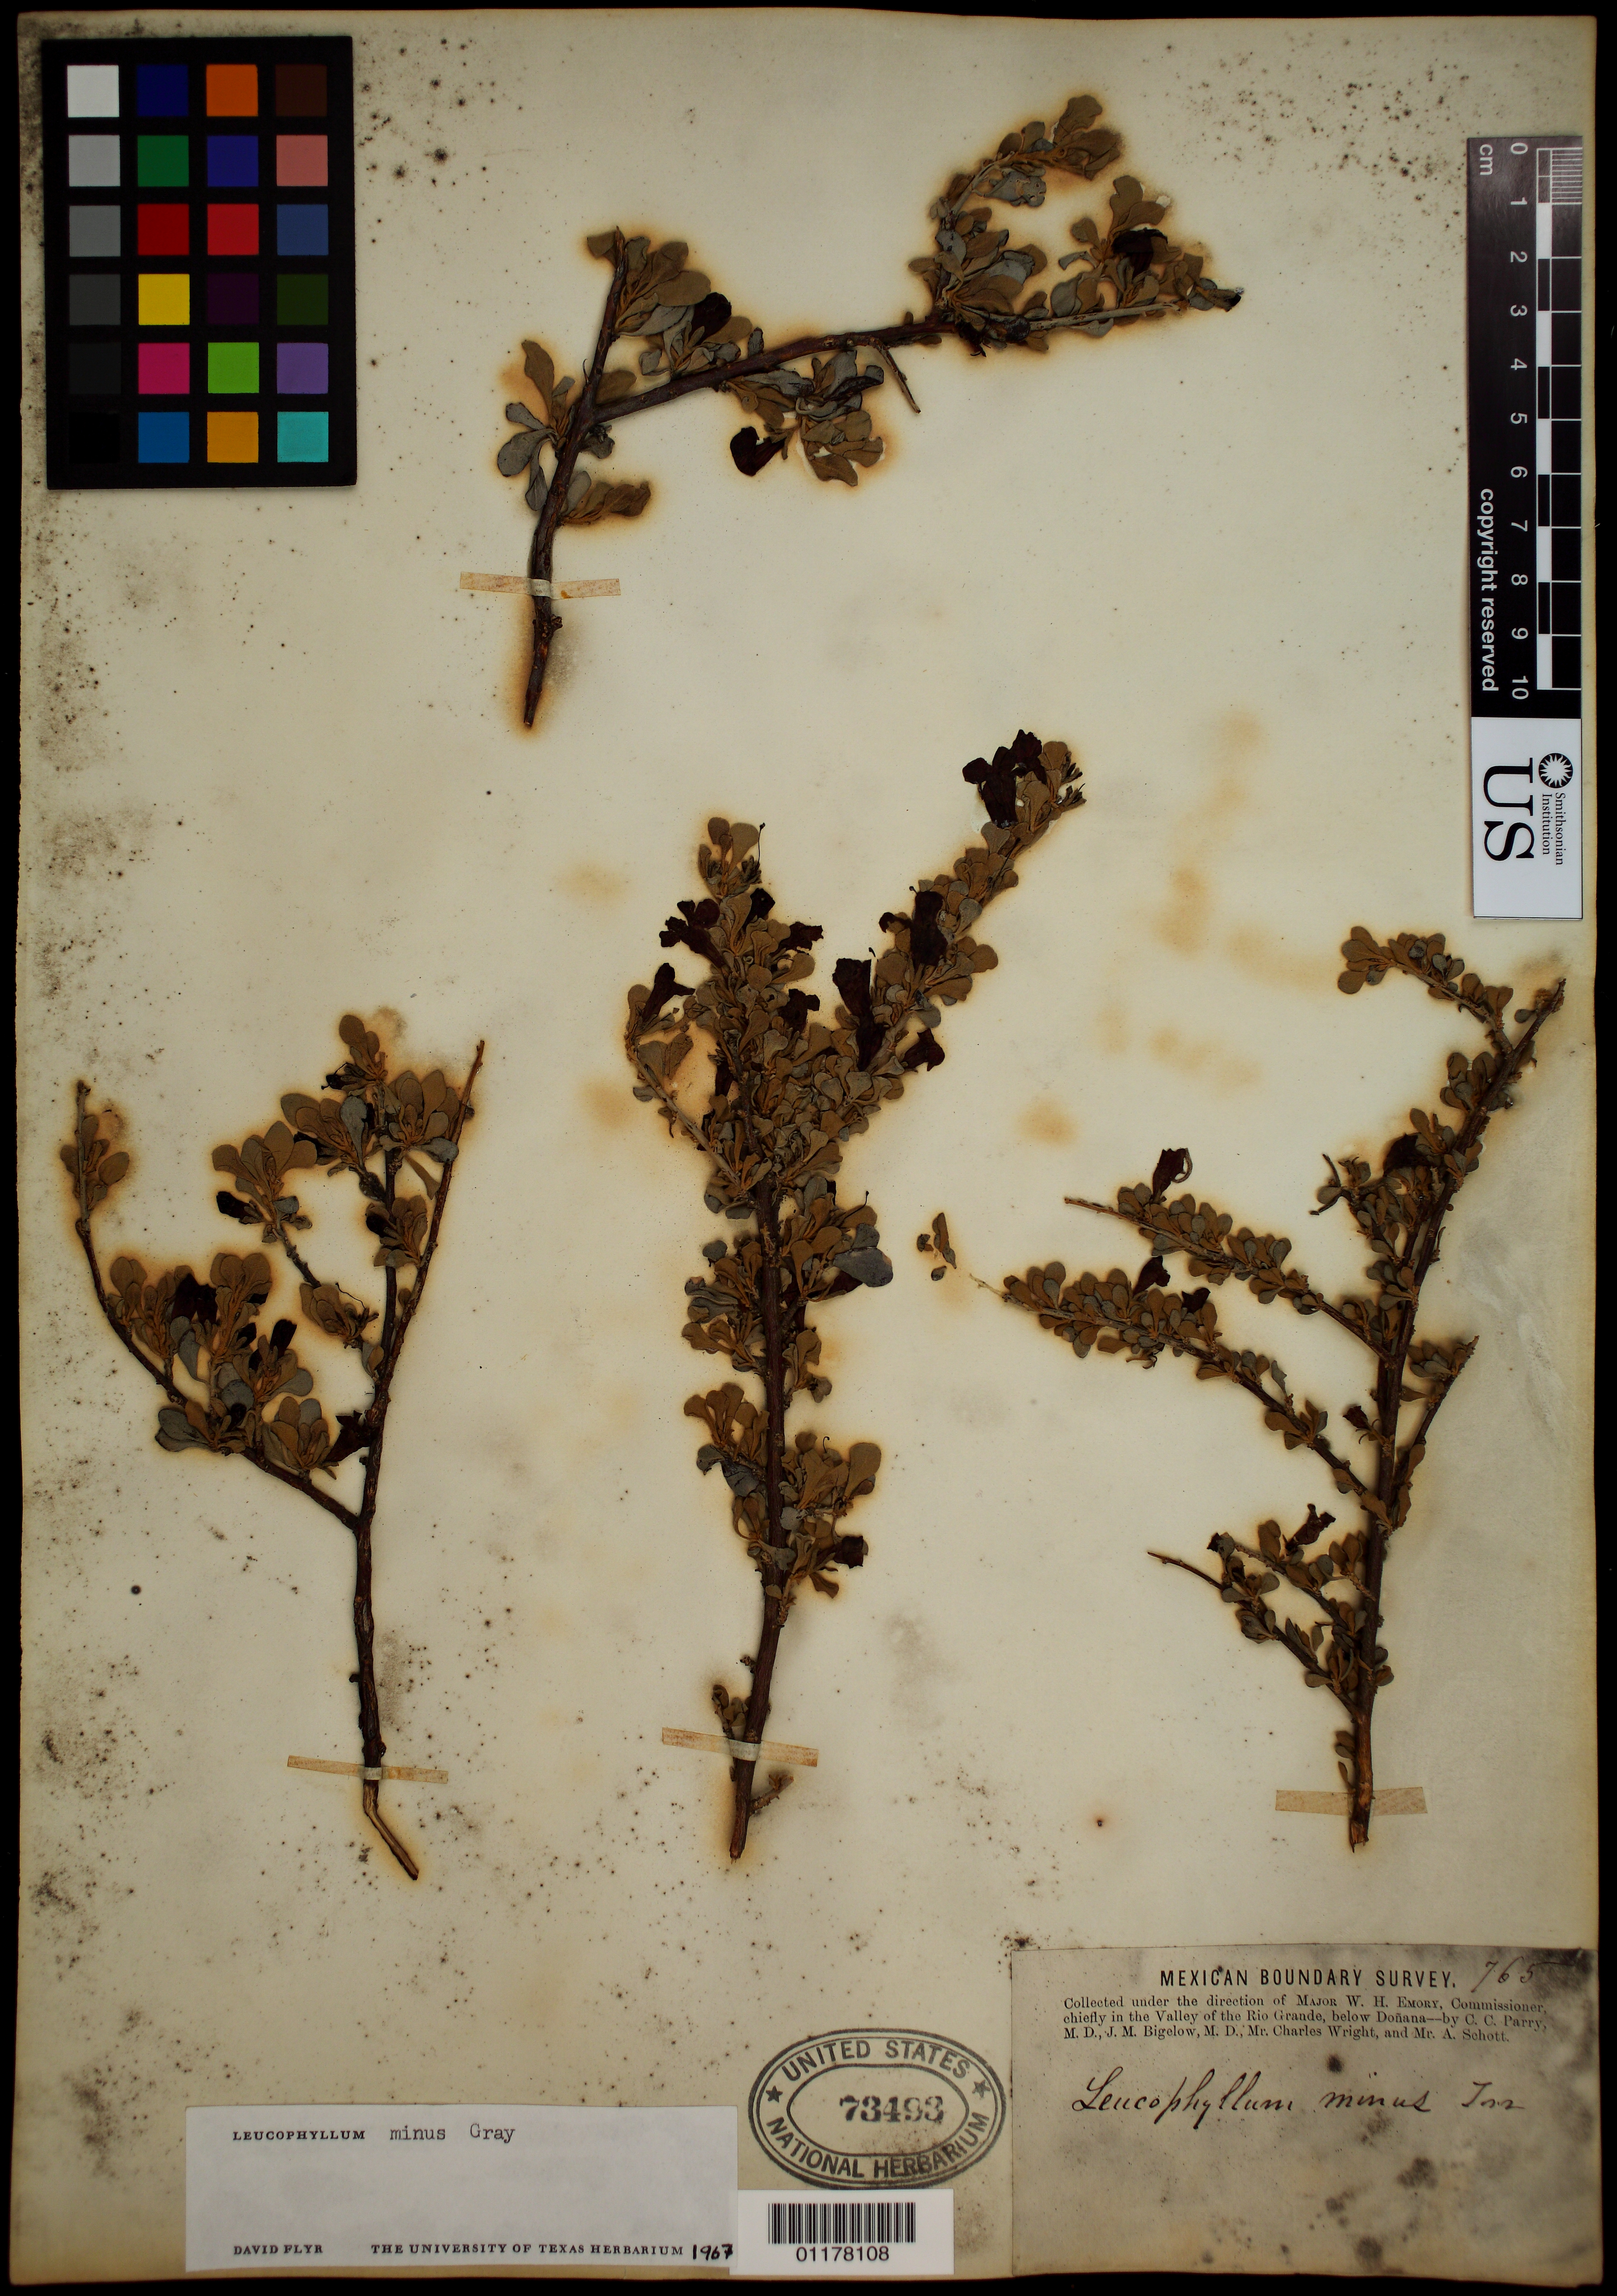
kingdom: Plantae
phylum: Tracheophyta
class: Magnoliopsida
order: Lamiales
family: Scrophulariaceae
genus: Leucophyllum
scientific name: Leucophyllum minus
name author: A. Gray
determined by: Flyr, D.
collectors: C. C. Parry, J. M. Bigelow, C. Wright & A. Schott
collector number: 765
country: United States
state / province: New Mexico / Texas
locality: in the Valley of the Rio Grande, below Donana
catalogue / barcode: US 73493